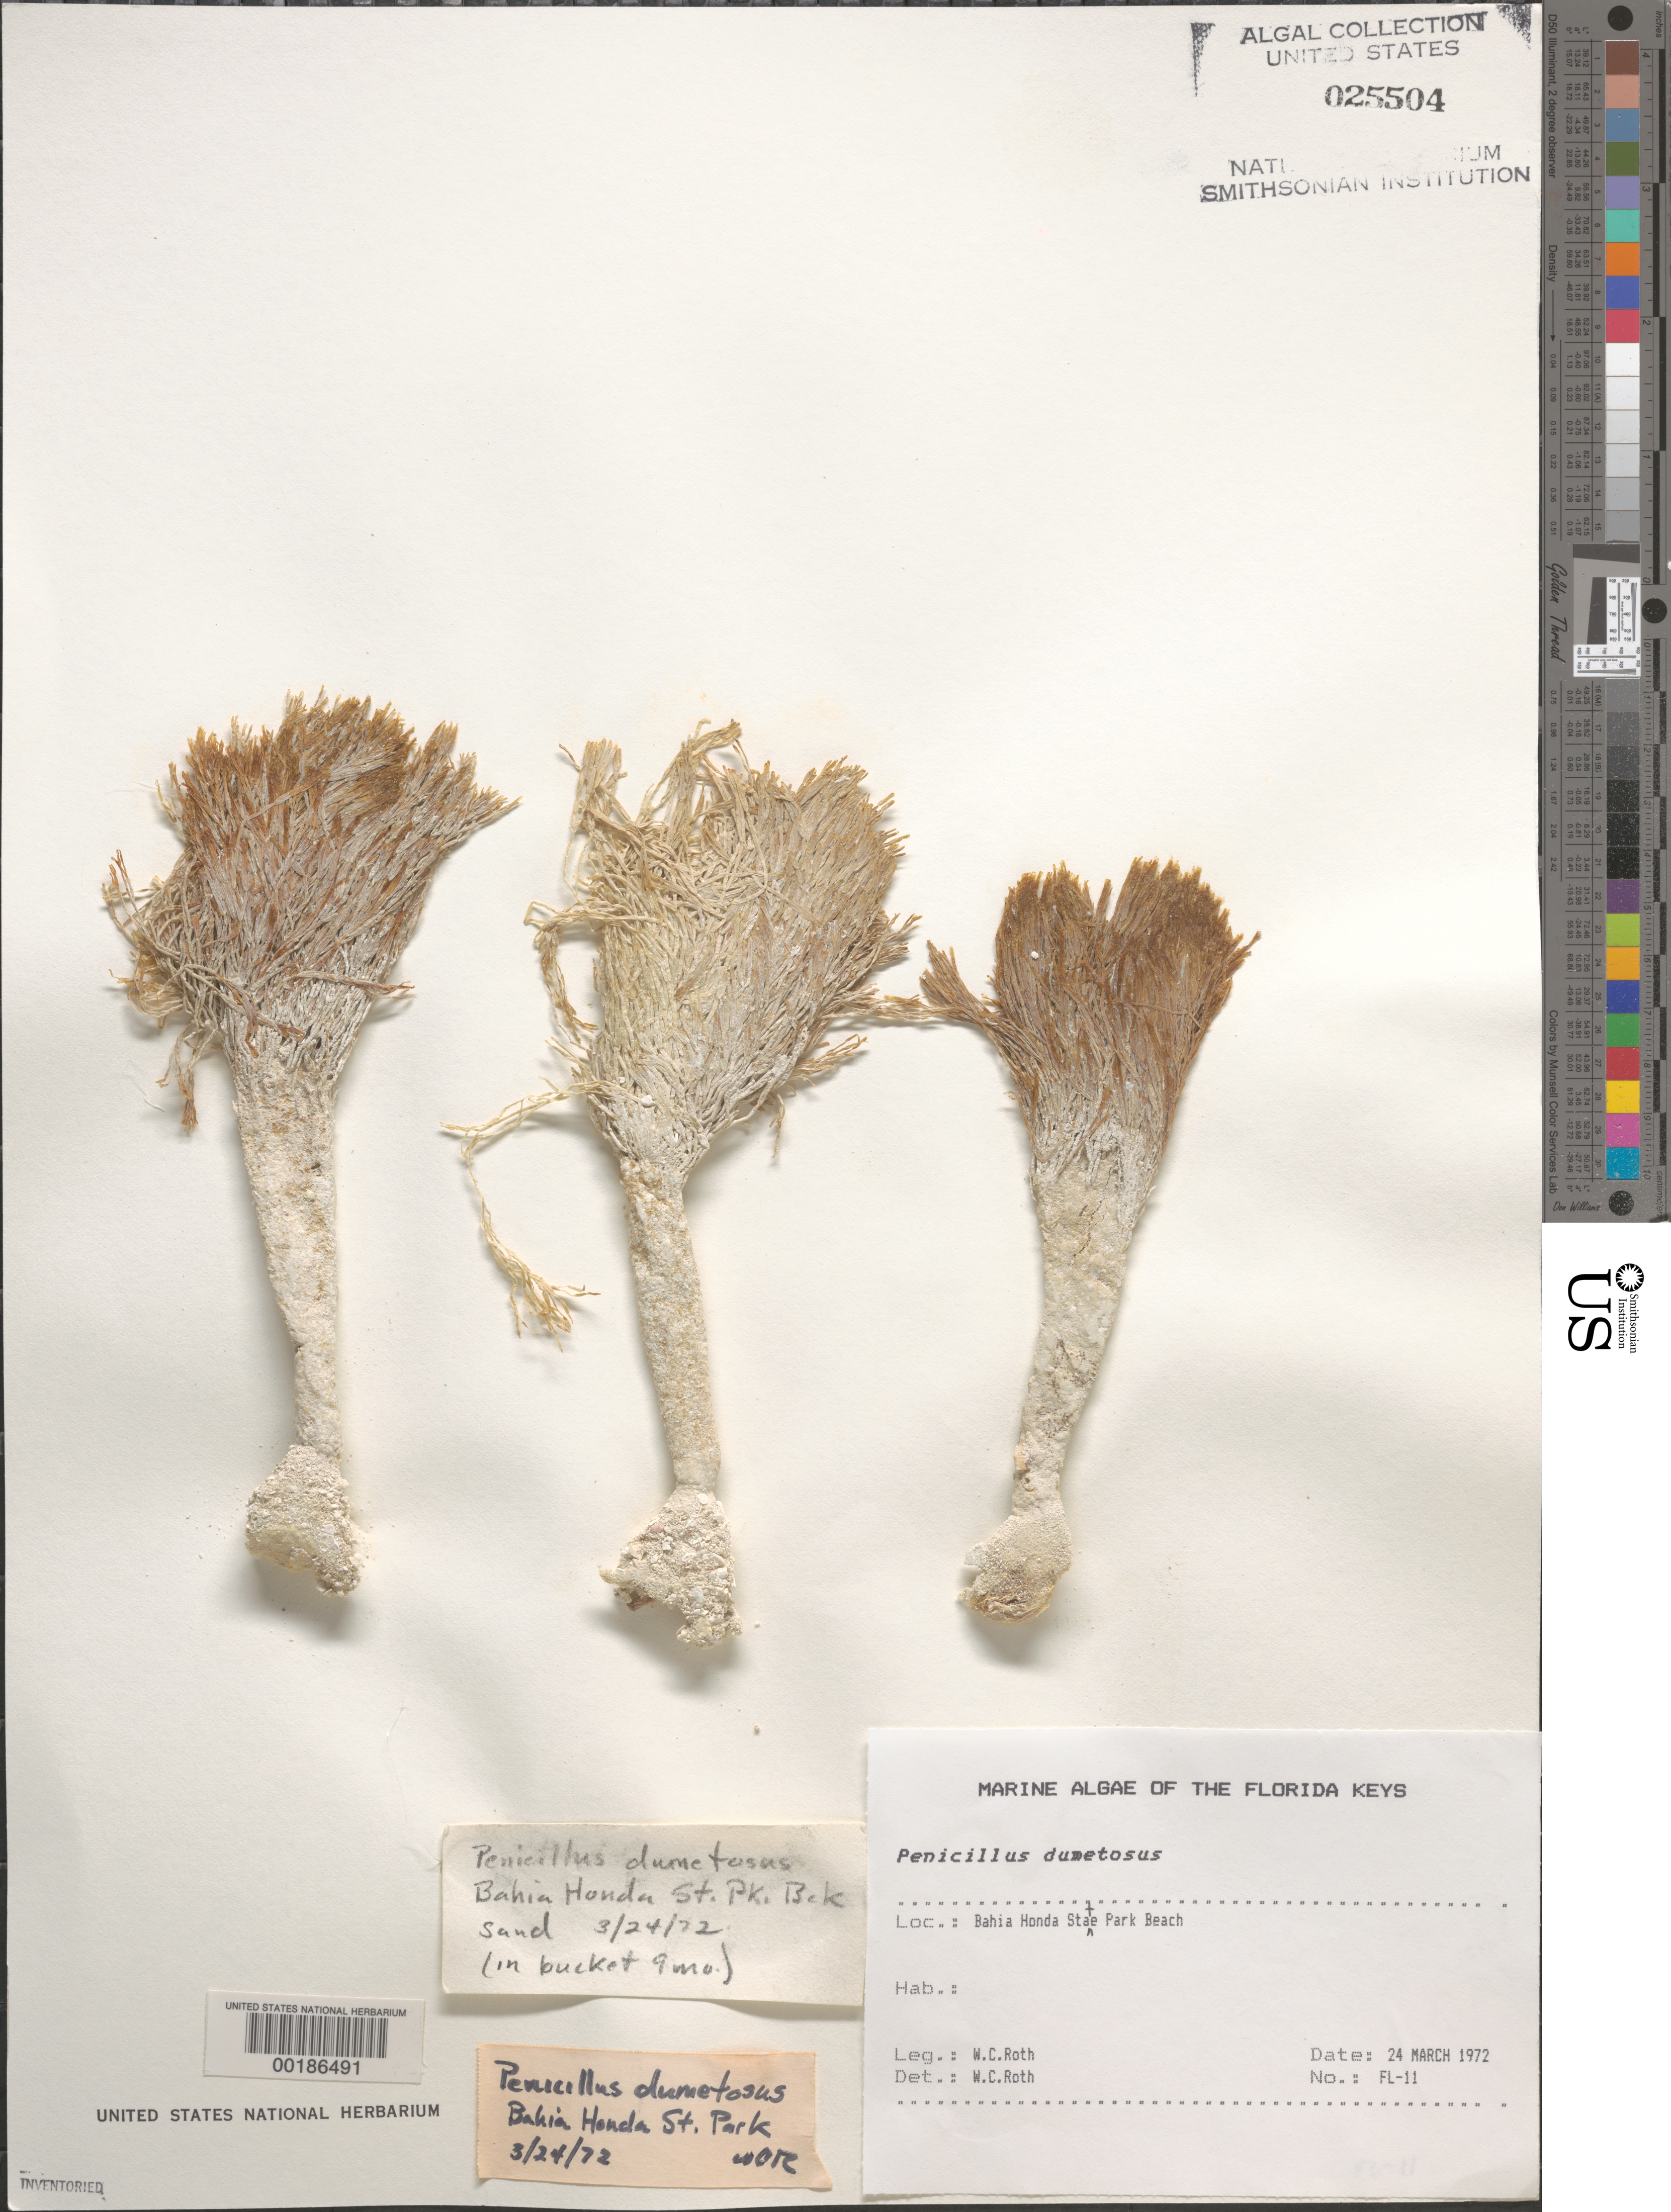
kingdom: Plantae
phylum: Chlorophyta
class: Ulvophyceae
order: Bryopsidales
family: Udoteaceae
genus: Penicillus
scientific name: Penicillus dumetosus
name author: (J.V.Lamouroux) Blainville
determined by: Roth, W. C.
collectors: W. C. Roth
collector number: FL-11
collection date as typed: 24 Mar 1972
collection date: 1972-03-24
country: United States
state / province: Florida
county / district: Monroe County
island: Bahia Honda Key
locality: Bahia Honda State Park beach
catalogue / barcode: US 25504